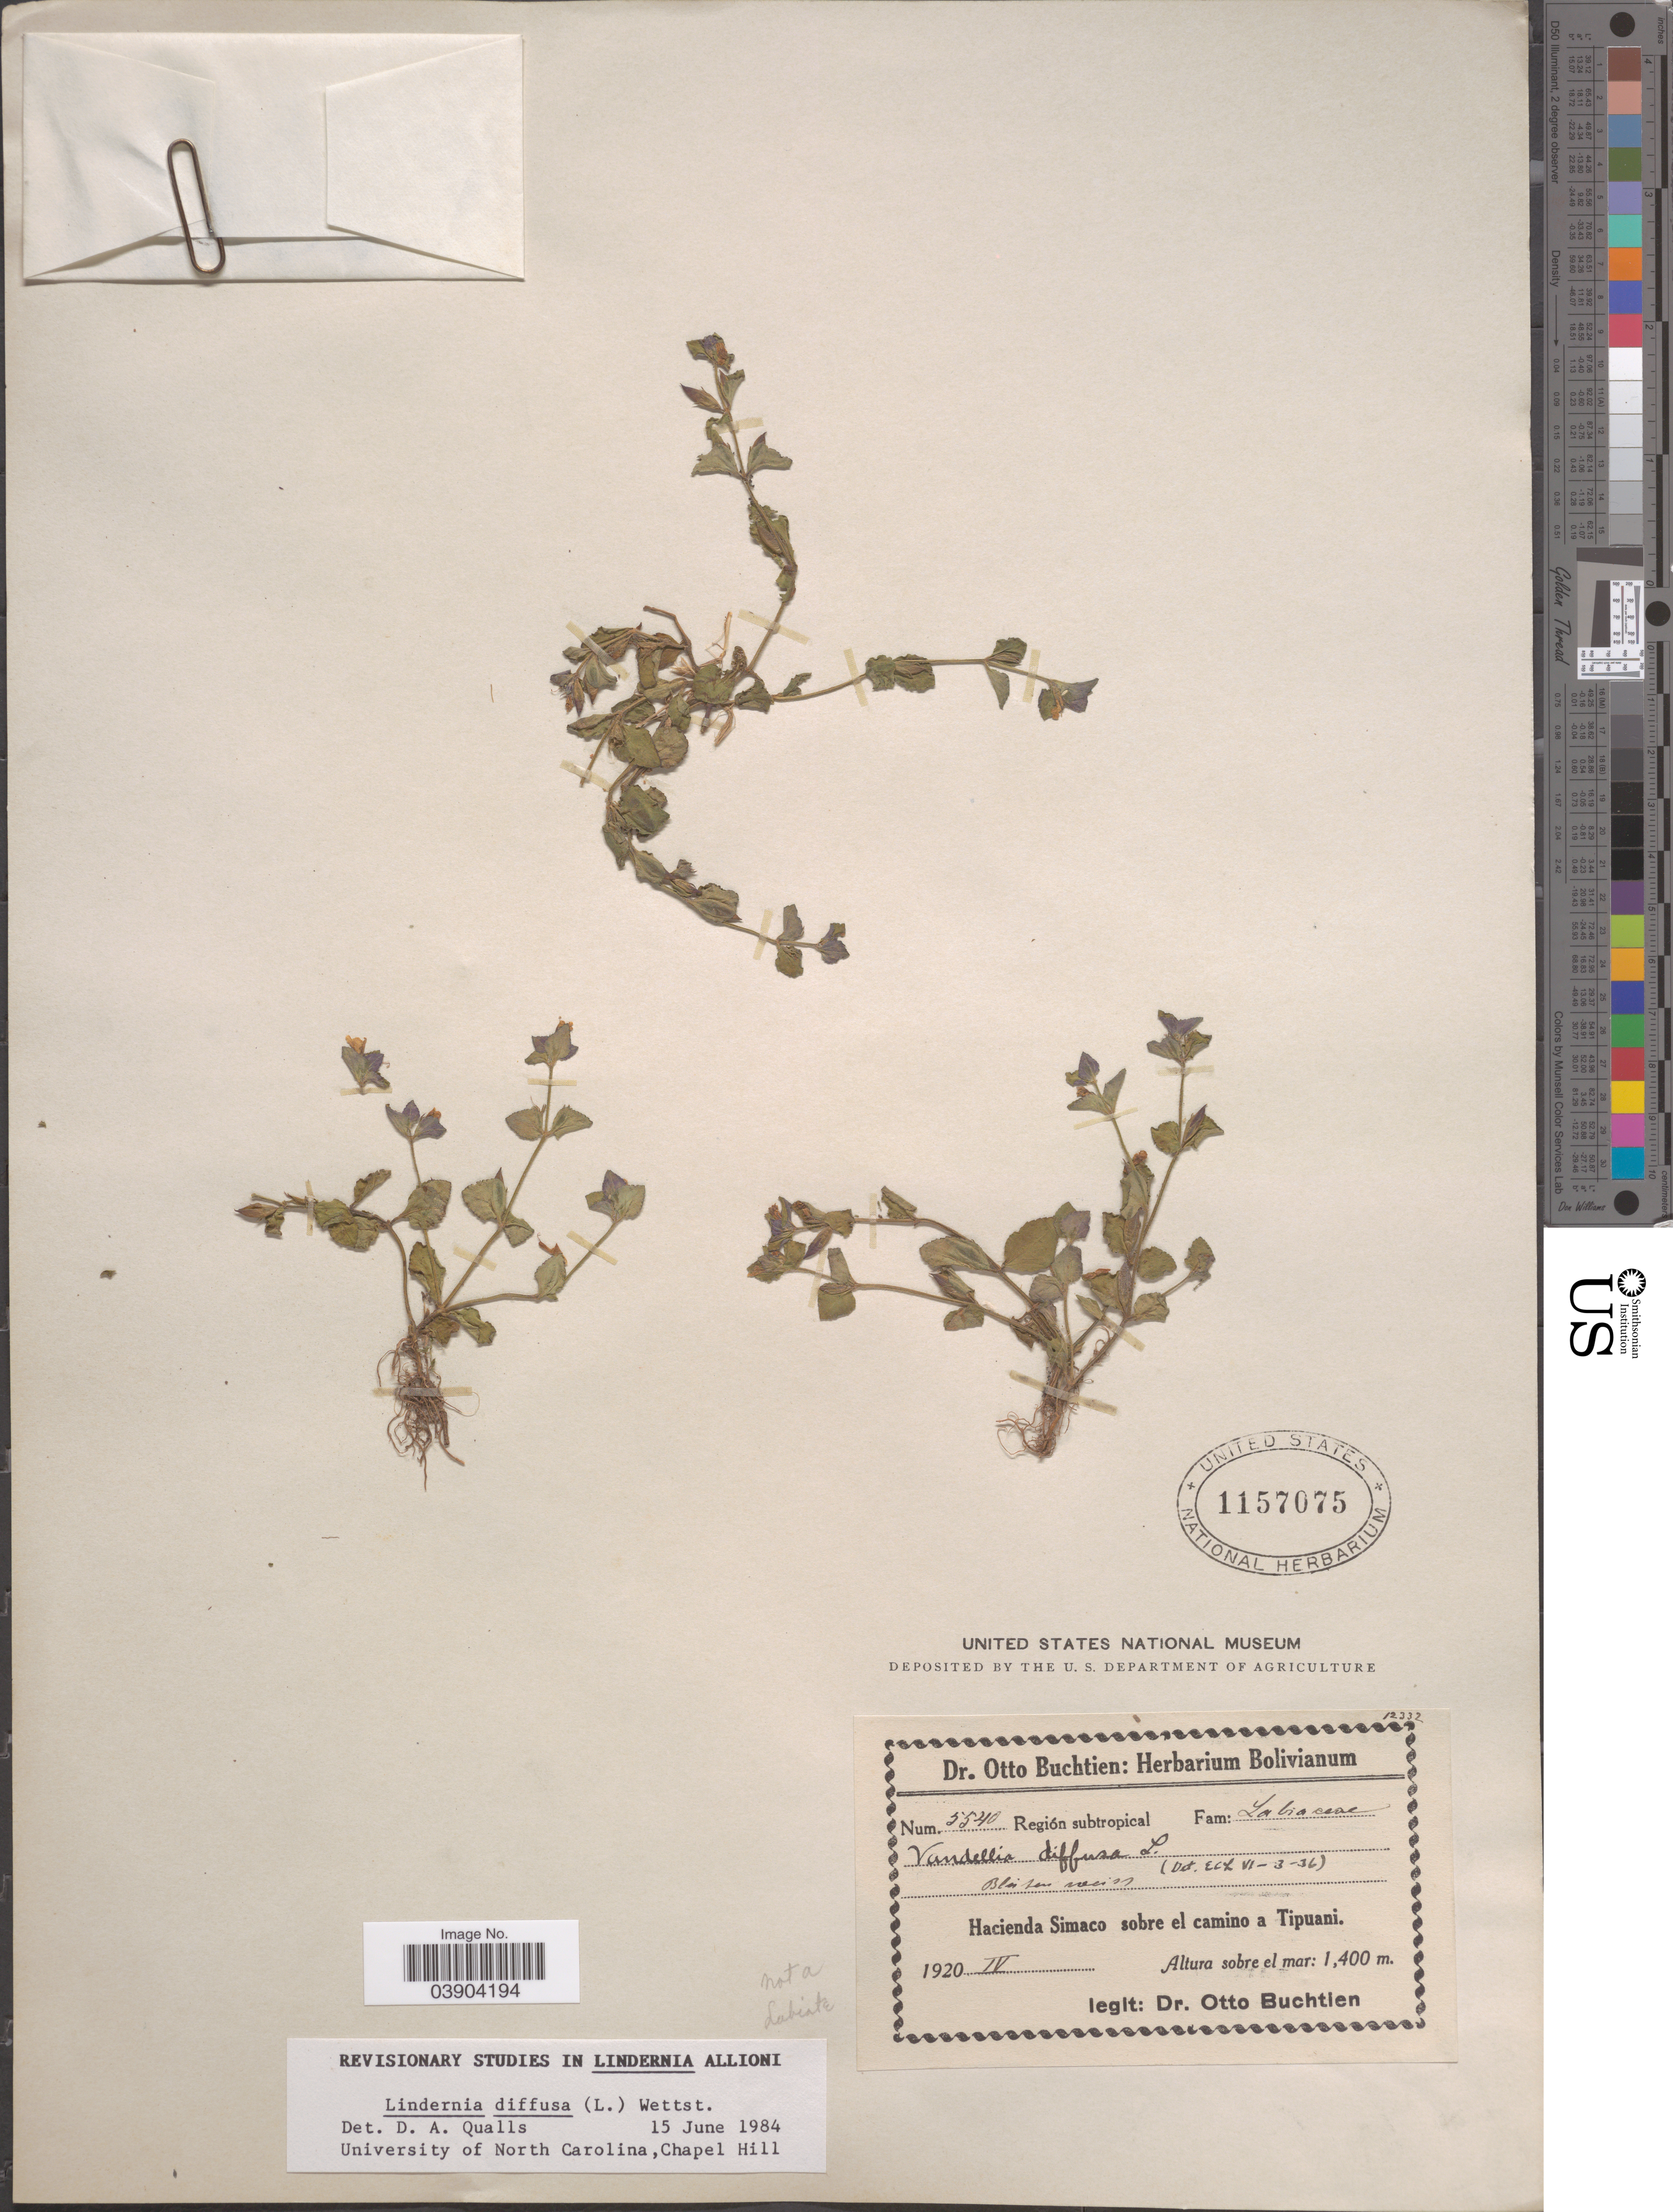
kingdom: Plantae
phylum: Tracheophyta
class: Magnoliopsida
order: Lamiales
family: Linderniaceae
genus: Lindernia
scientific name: Lindernia diffusa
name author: (L.) Wettst.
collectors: O. Buchtien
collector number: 5540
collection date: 1920-04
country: Bolivia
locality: Región subtropical. Hacienda Simaco sobre el camino a Tipuani.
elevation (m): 1400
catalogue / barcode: US 1157075